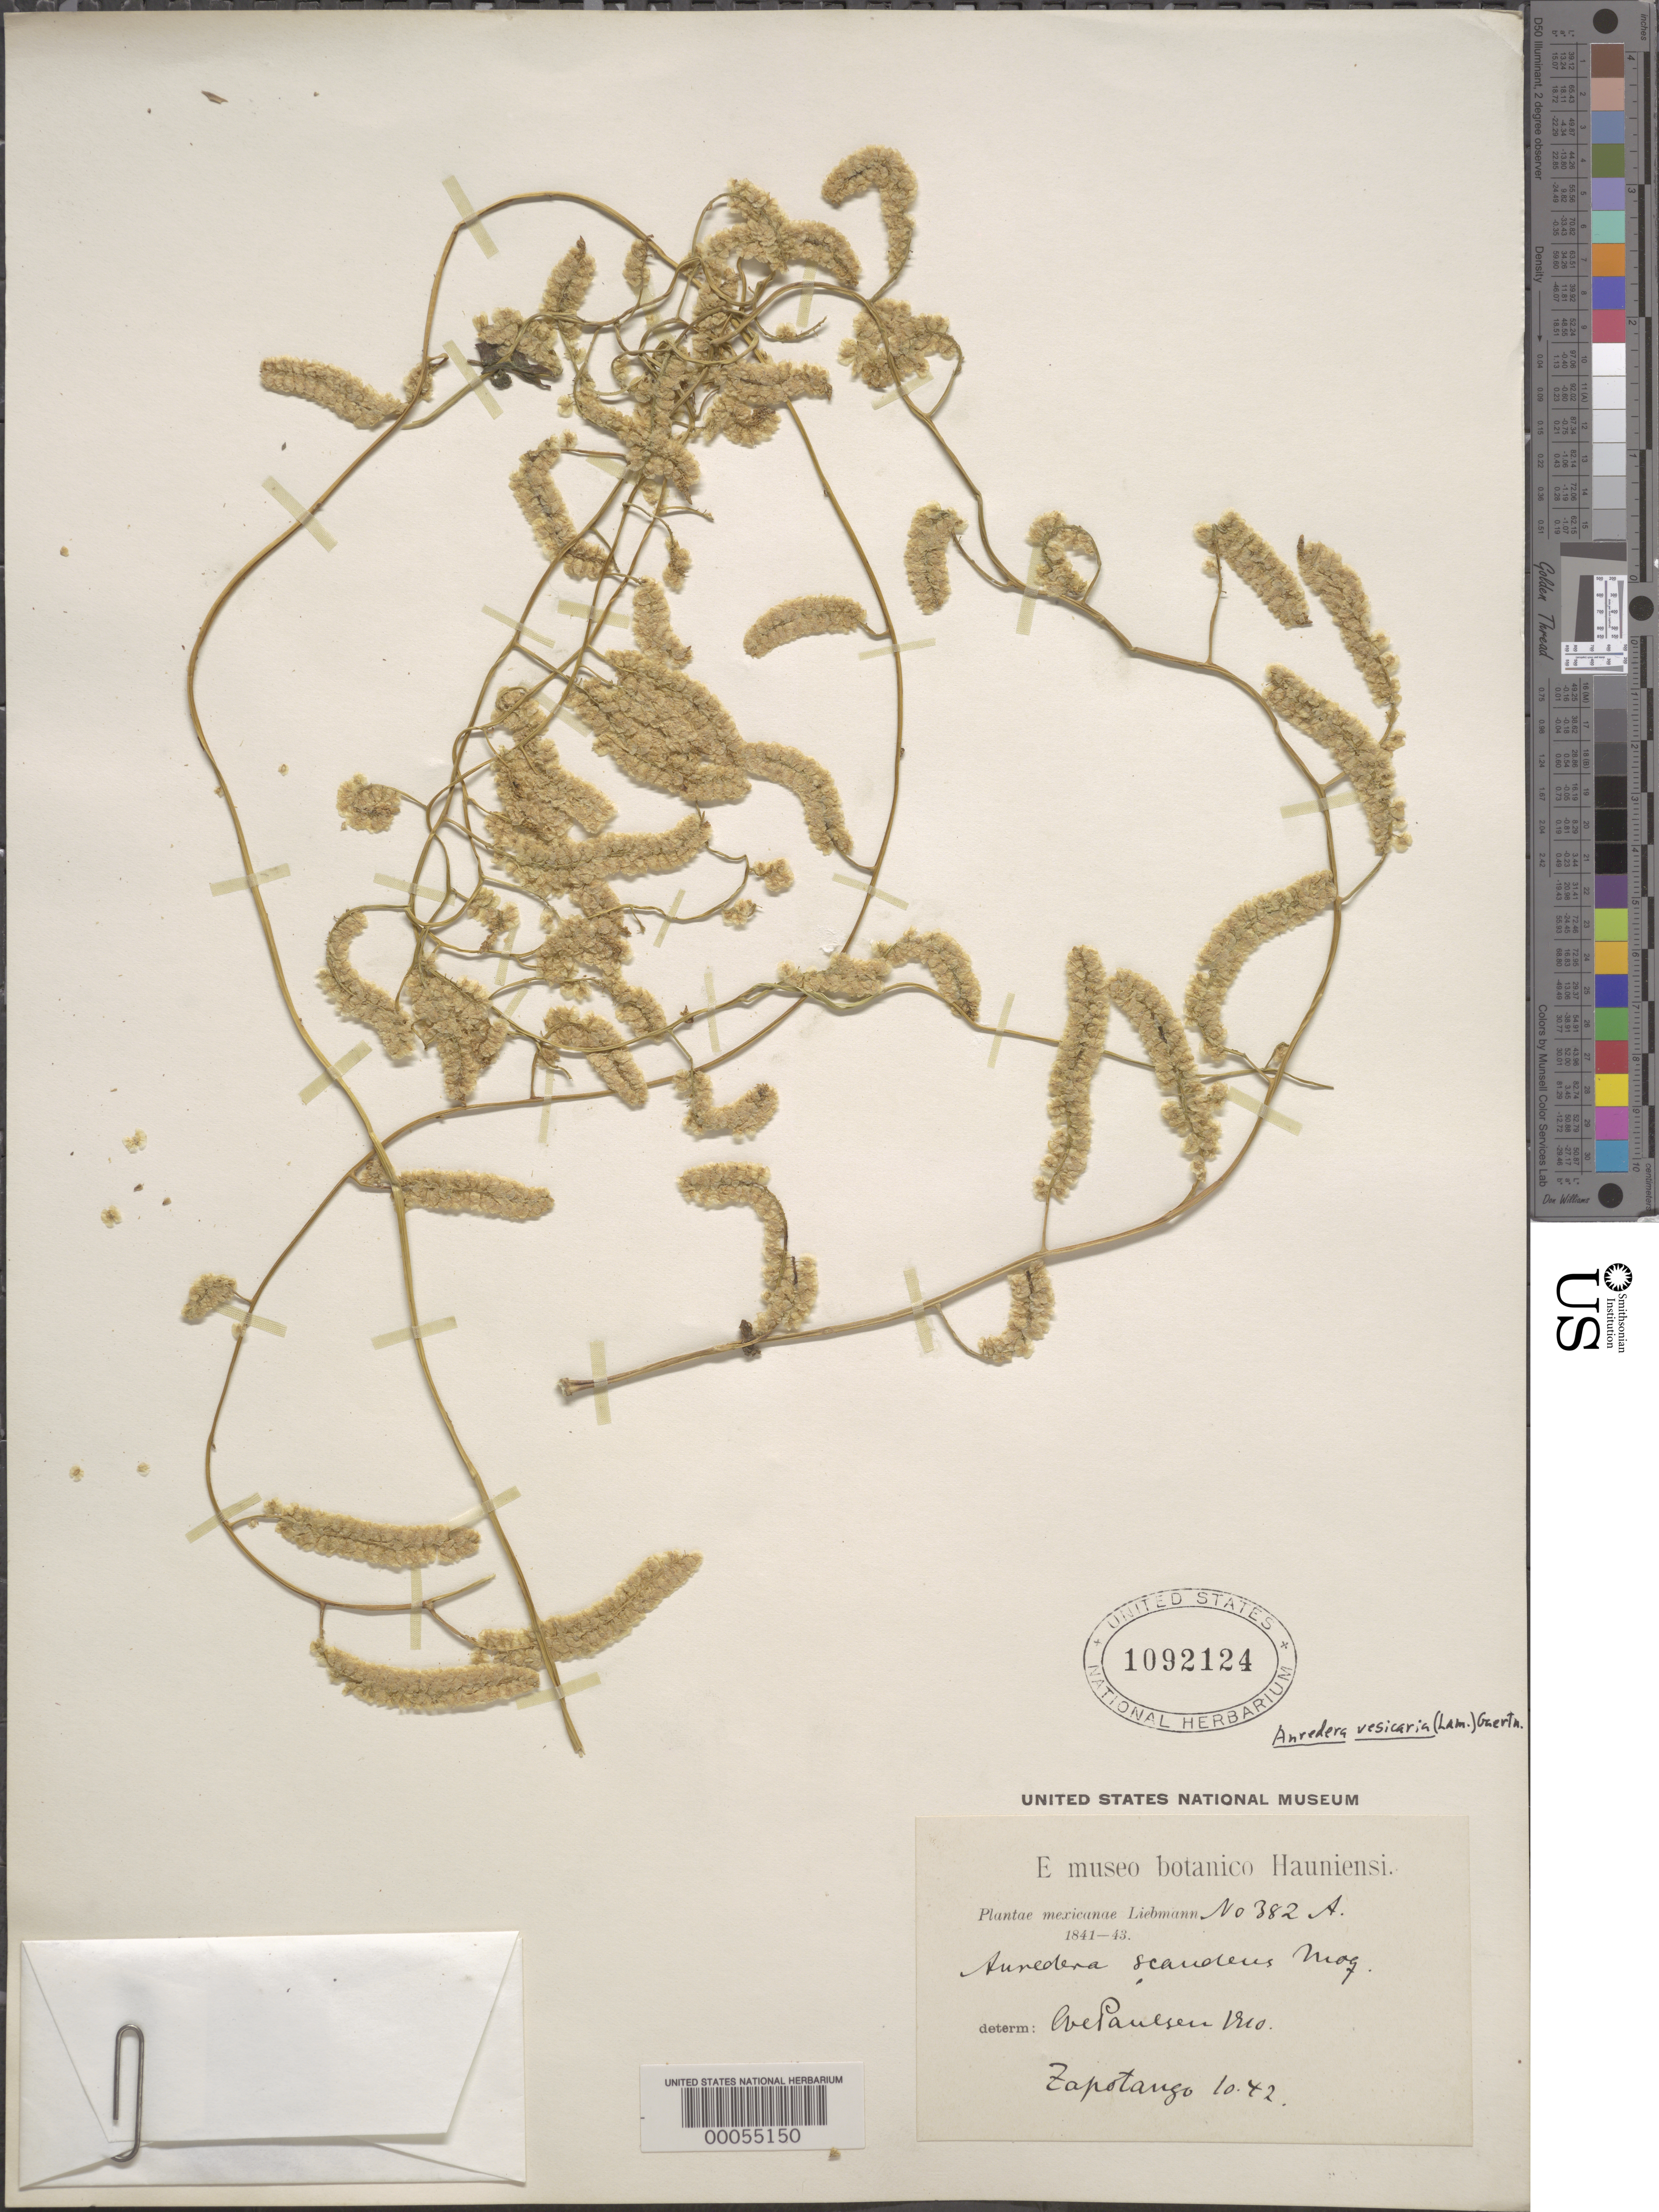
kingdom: Plantae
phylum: Tracheophyta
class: Magnoliopsida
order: Caryophyllales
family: Basellaceae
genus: Anredera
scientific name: Anredera vesicaria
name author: (Lam.) C.F. Gaertn.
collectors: F. M. Liebmann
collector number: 382a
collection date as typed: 1841 to -- --- 1843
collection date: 1841/1843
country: Mexico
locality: Zaptango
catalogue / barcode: US 1092124